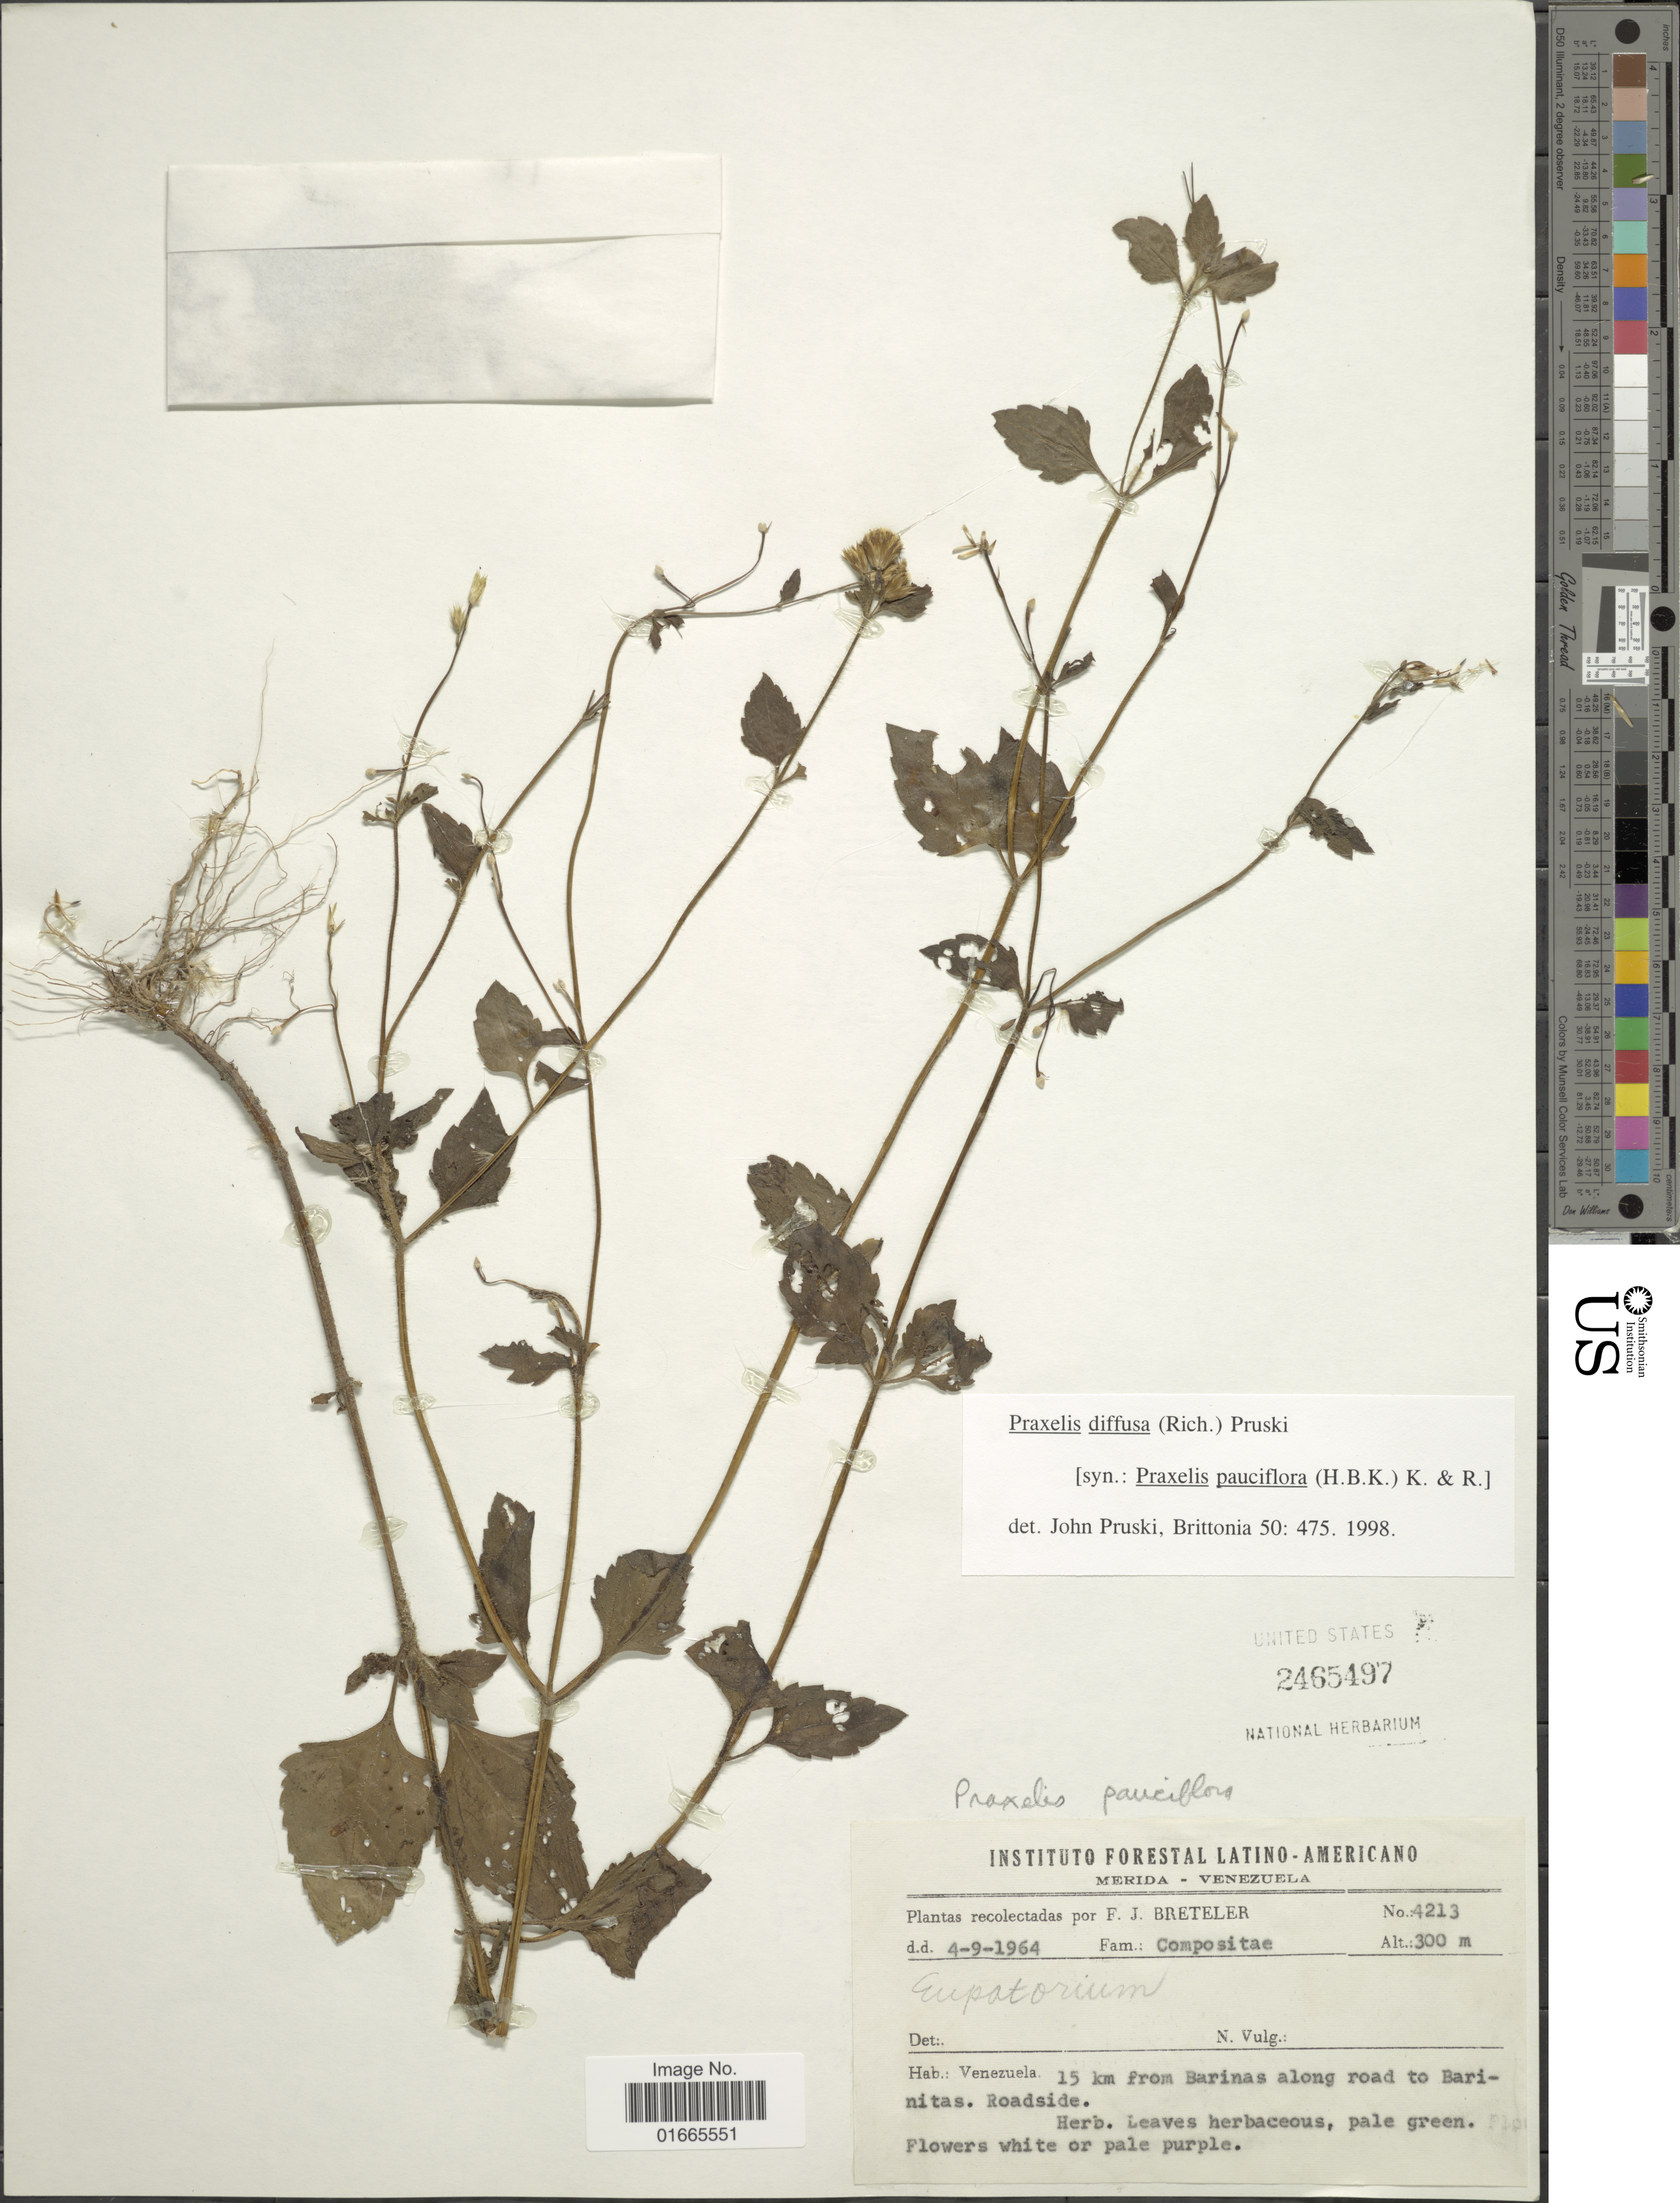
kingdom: Plantae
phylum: Tracheophyta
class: Magnoliopsida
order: Asterales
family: Asteraceae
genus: Praxelis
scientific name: Praxelis diffusa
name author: (Rich.) Pruski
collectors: F. J. Breteler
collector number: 4213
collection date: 1964-09-04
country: Venezuela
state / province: Mérida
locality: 15 km from Barinas along road to Barinitas. Roadside.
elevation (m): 300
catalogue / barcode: US 2465497